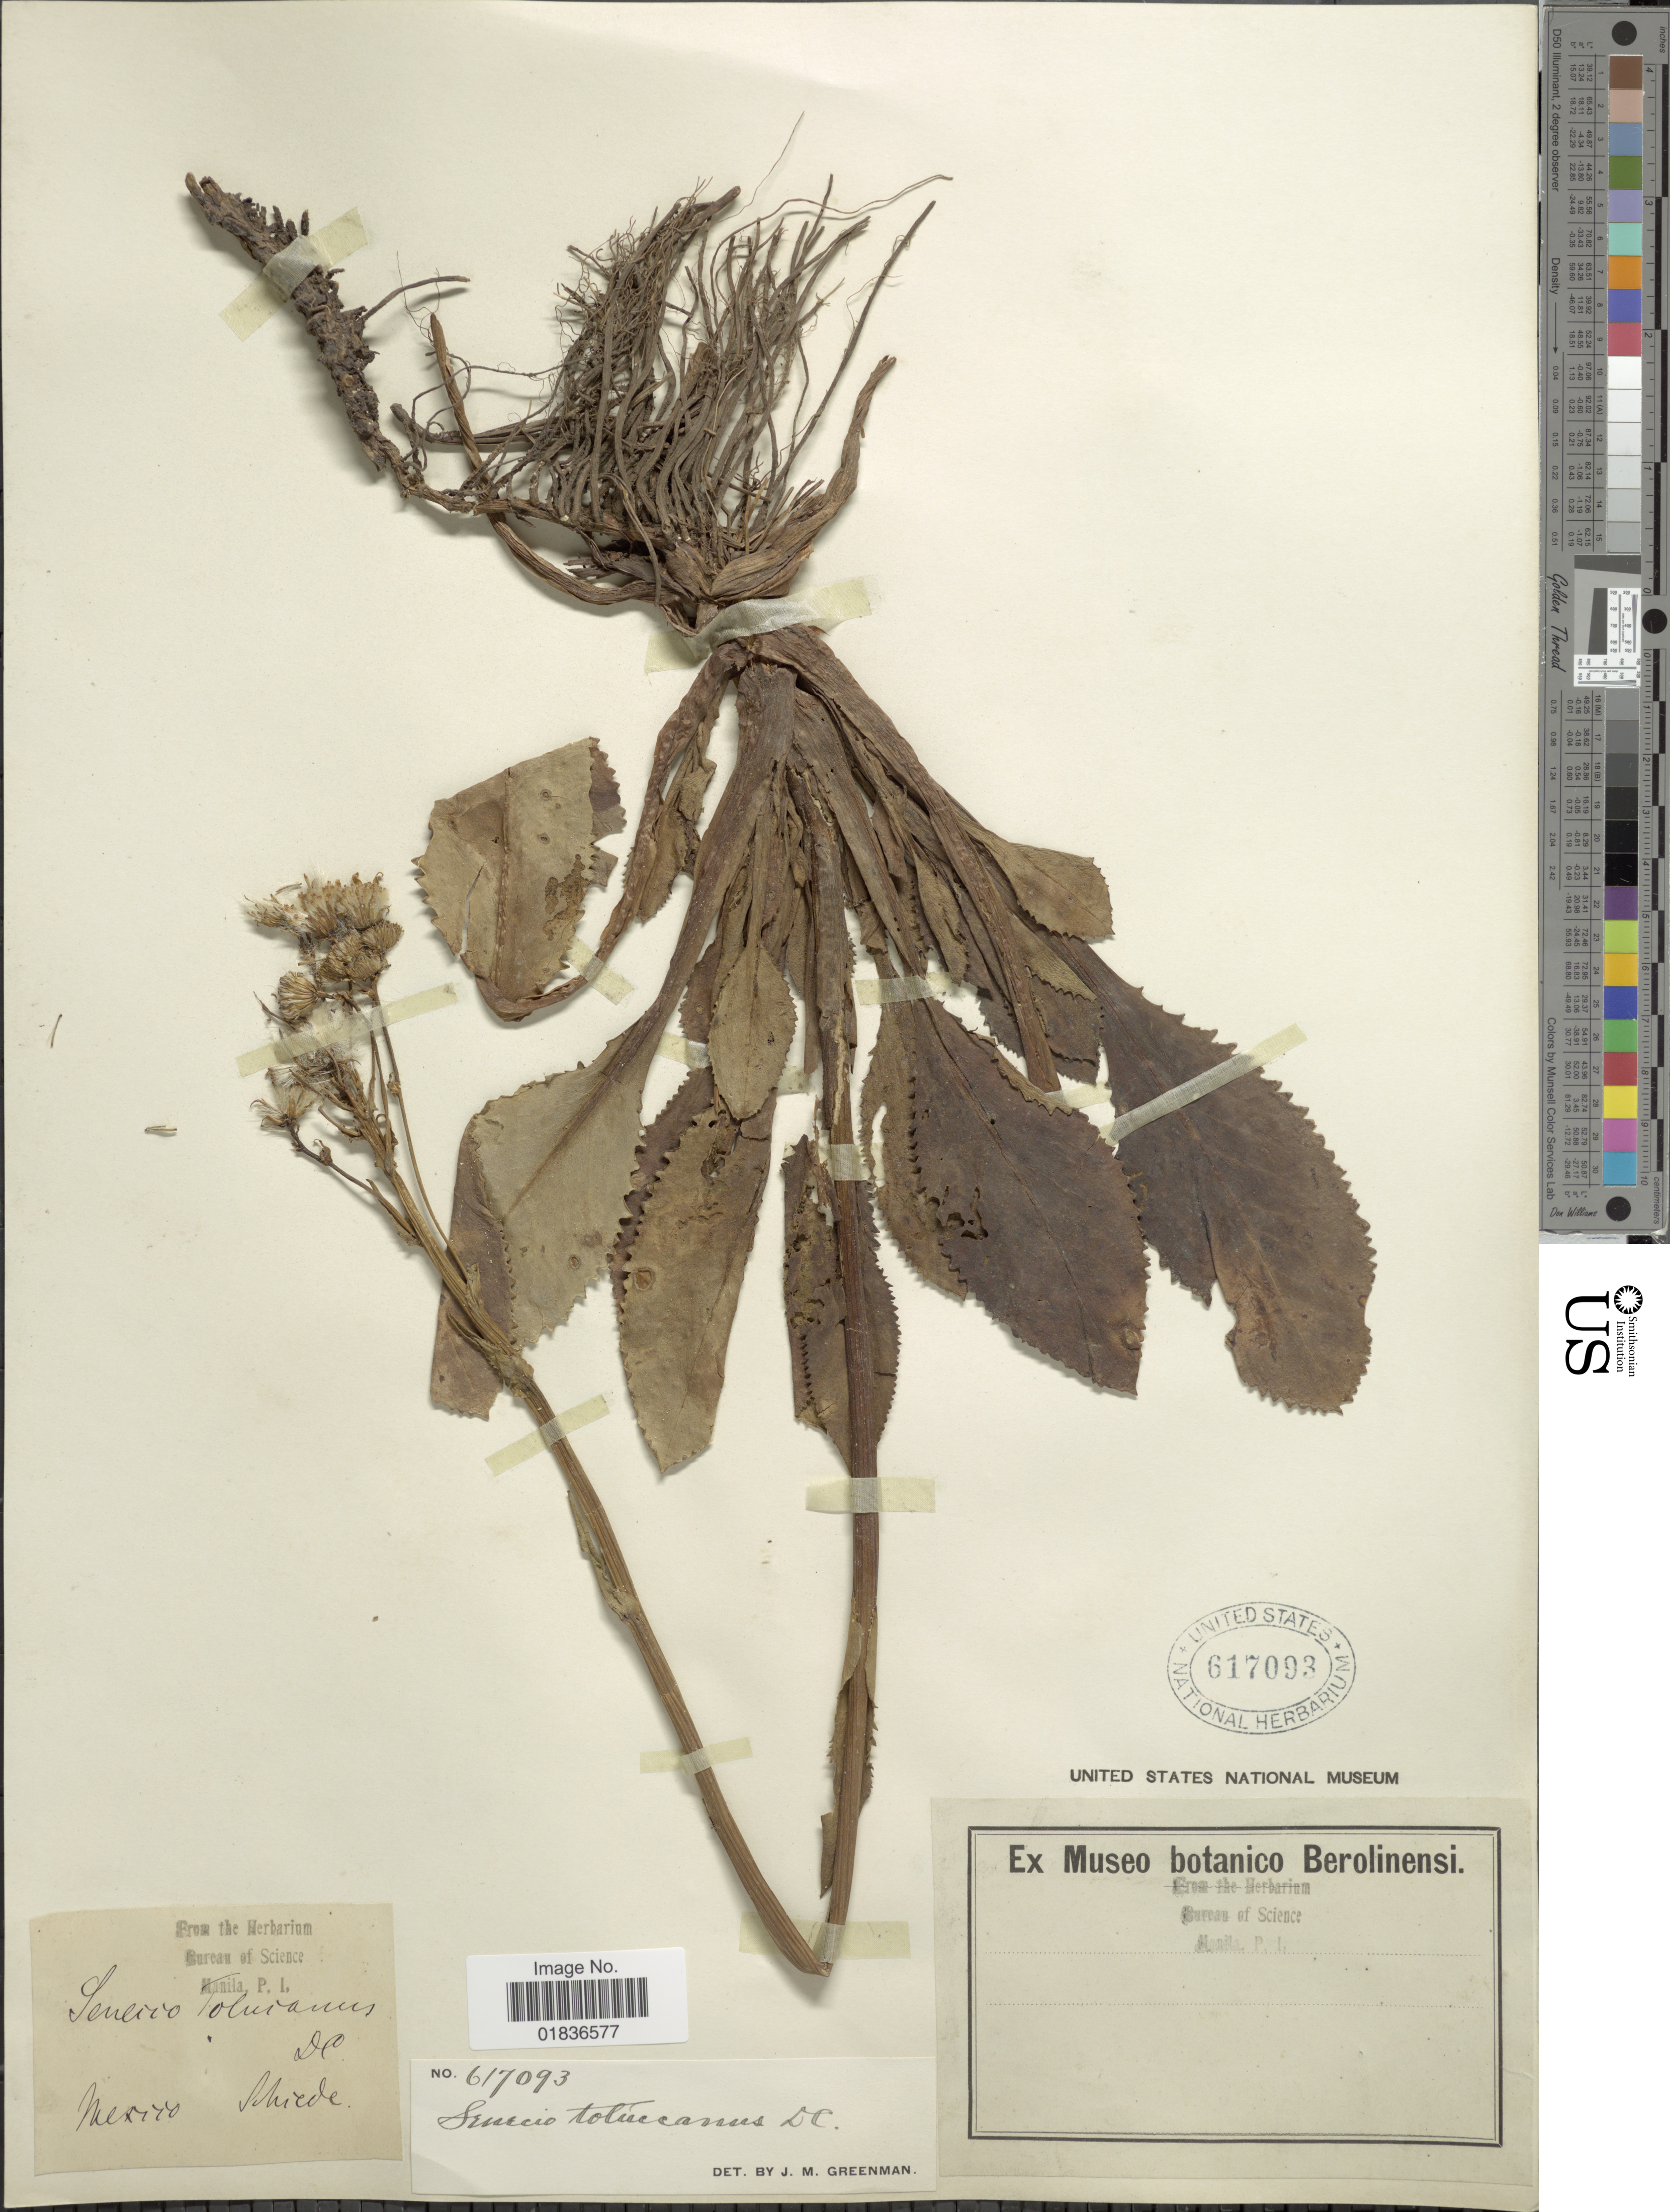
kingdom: Plantae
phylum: Tracheophyta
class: Magnoliopsida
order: Asterales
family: Asteraceae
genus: Senecio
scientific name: Senecio toluccanus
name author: DC.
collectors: Schiede, --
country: Mexico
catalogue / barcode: US 617093